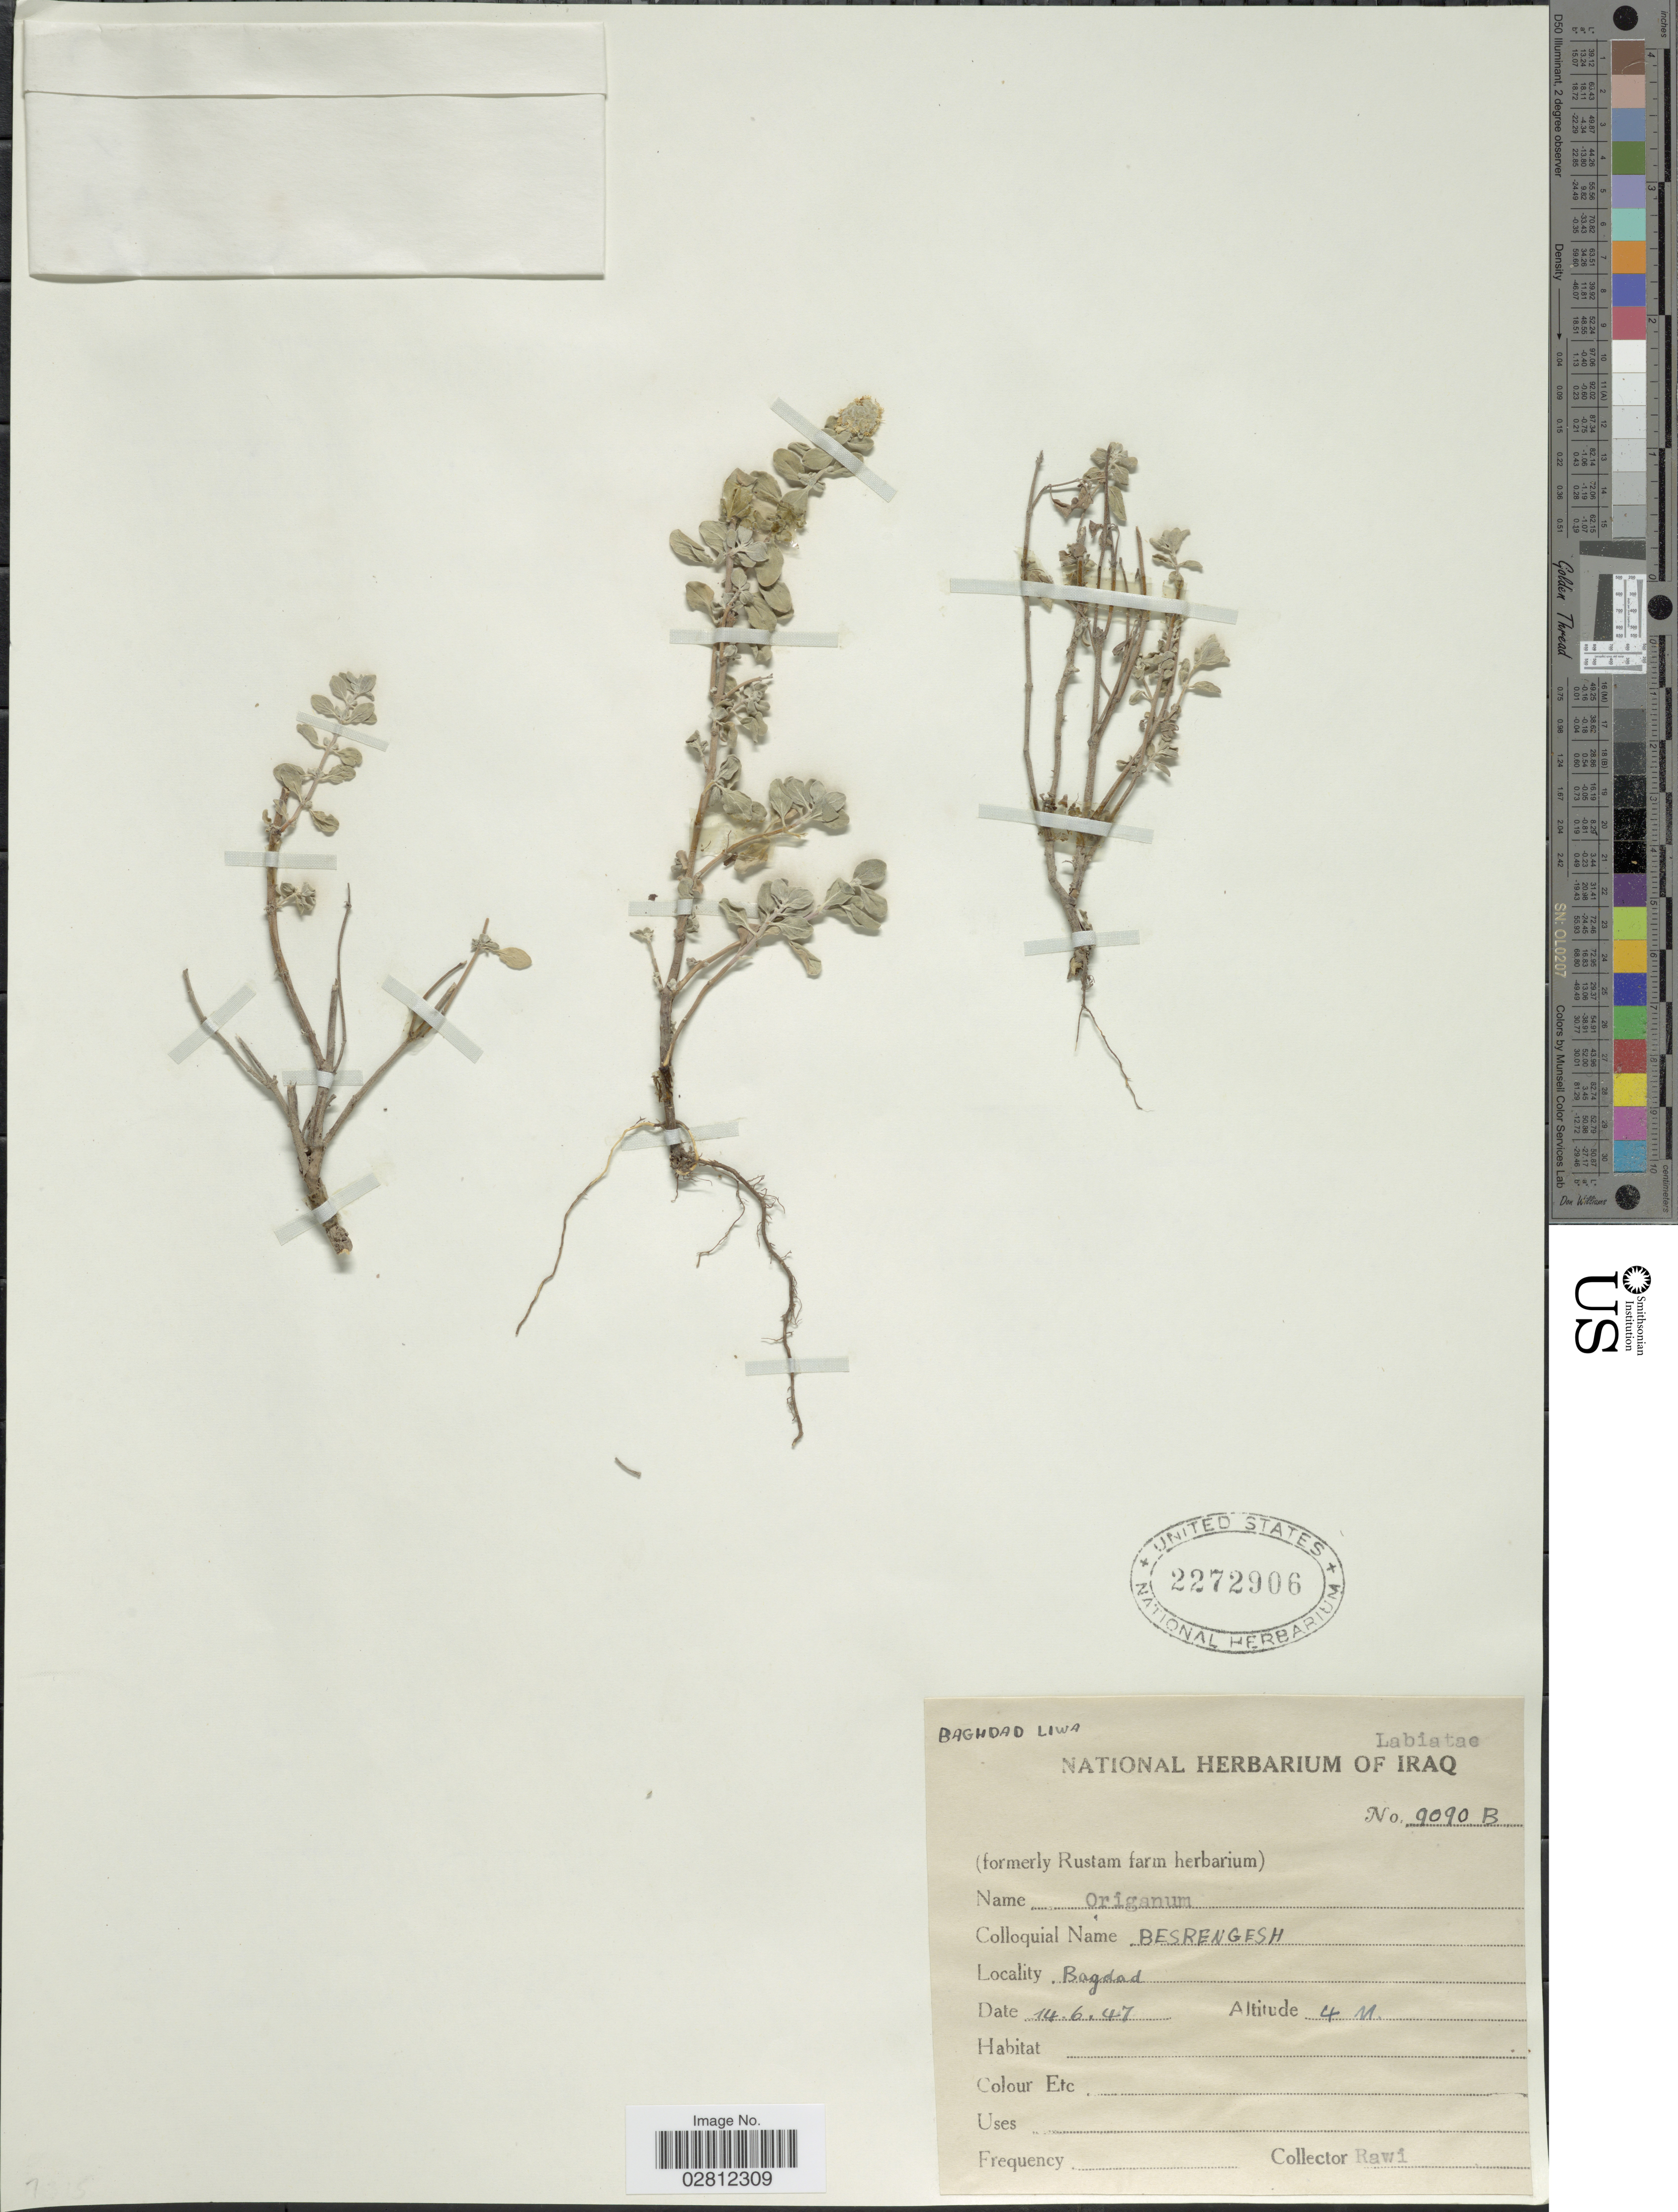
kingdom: Plantae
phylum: Tracheophyta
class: Magnoliopsida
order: Lamiales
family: Lamiaceae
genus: Origanum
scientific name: Origanum sp.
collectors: -. Rawi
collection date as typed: Transcribed d/m/y: 14/6/47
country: Iraq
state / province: Baghdad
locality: Baghdad Liwa, Bagdad.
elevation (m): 4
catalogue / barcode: US 2272906